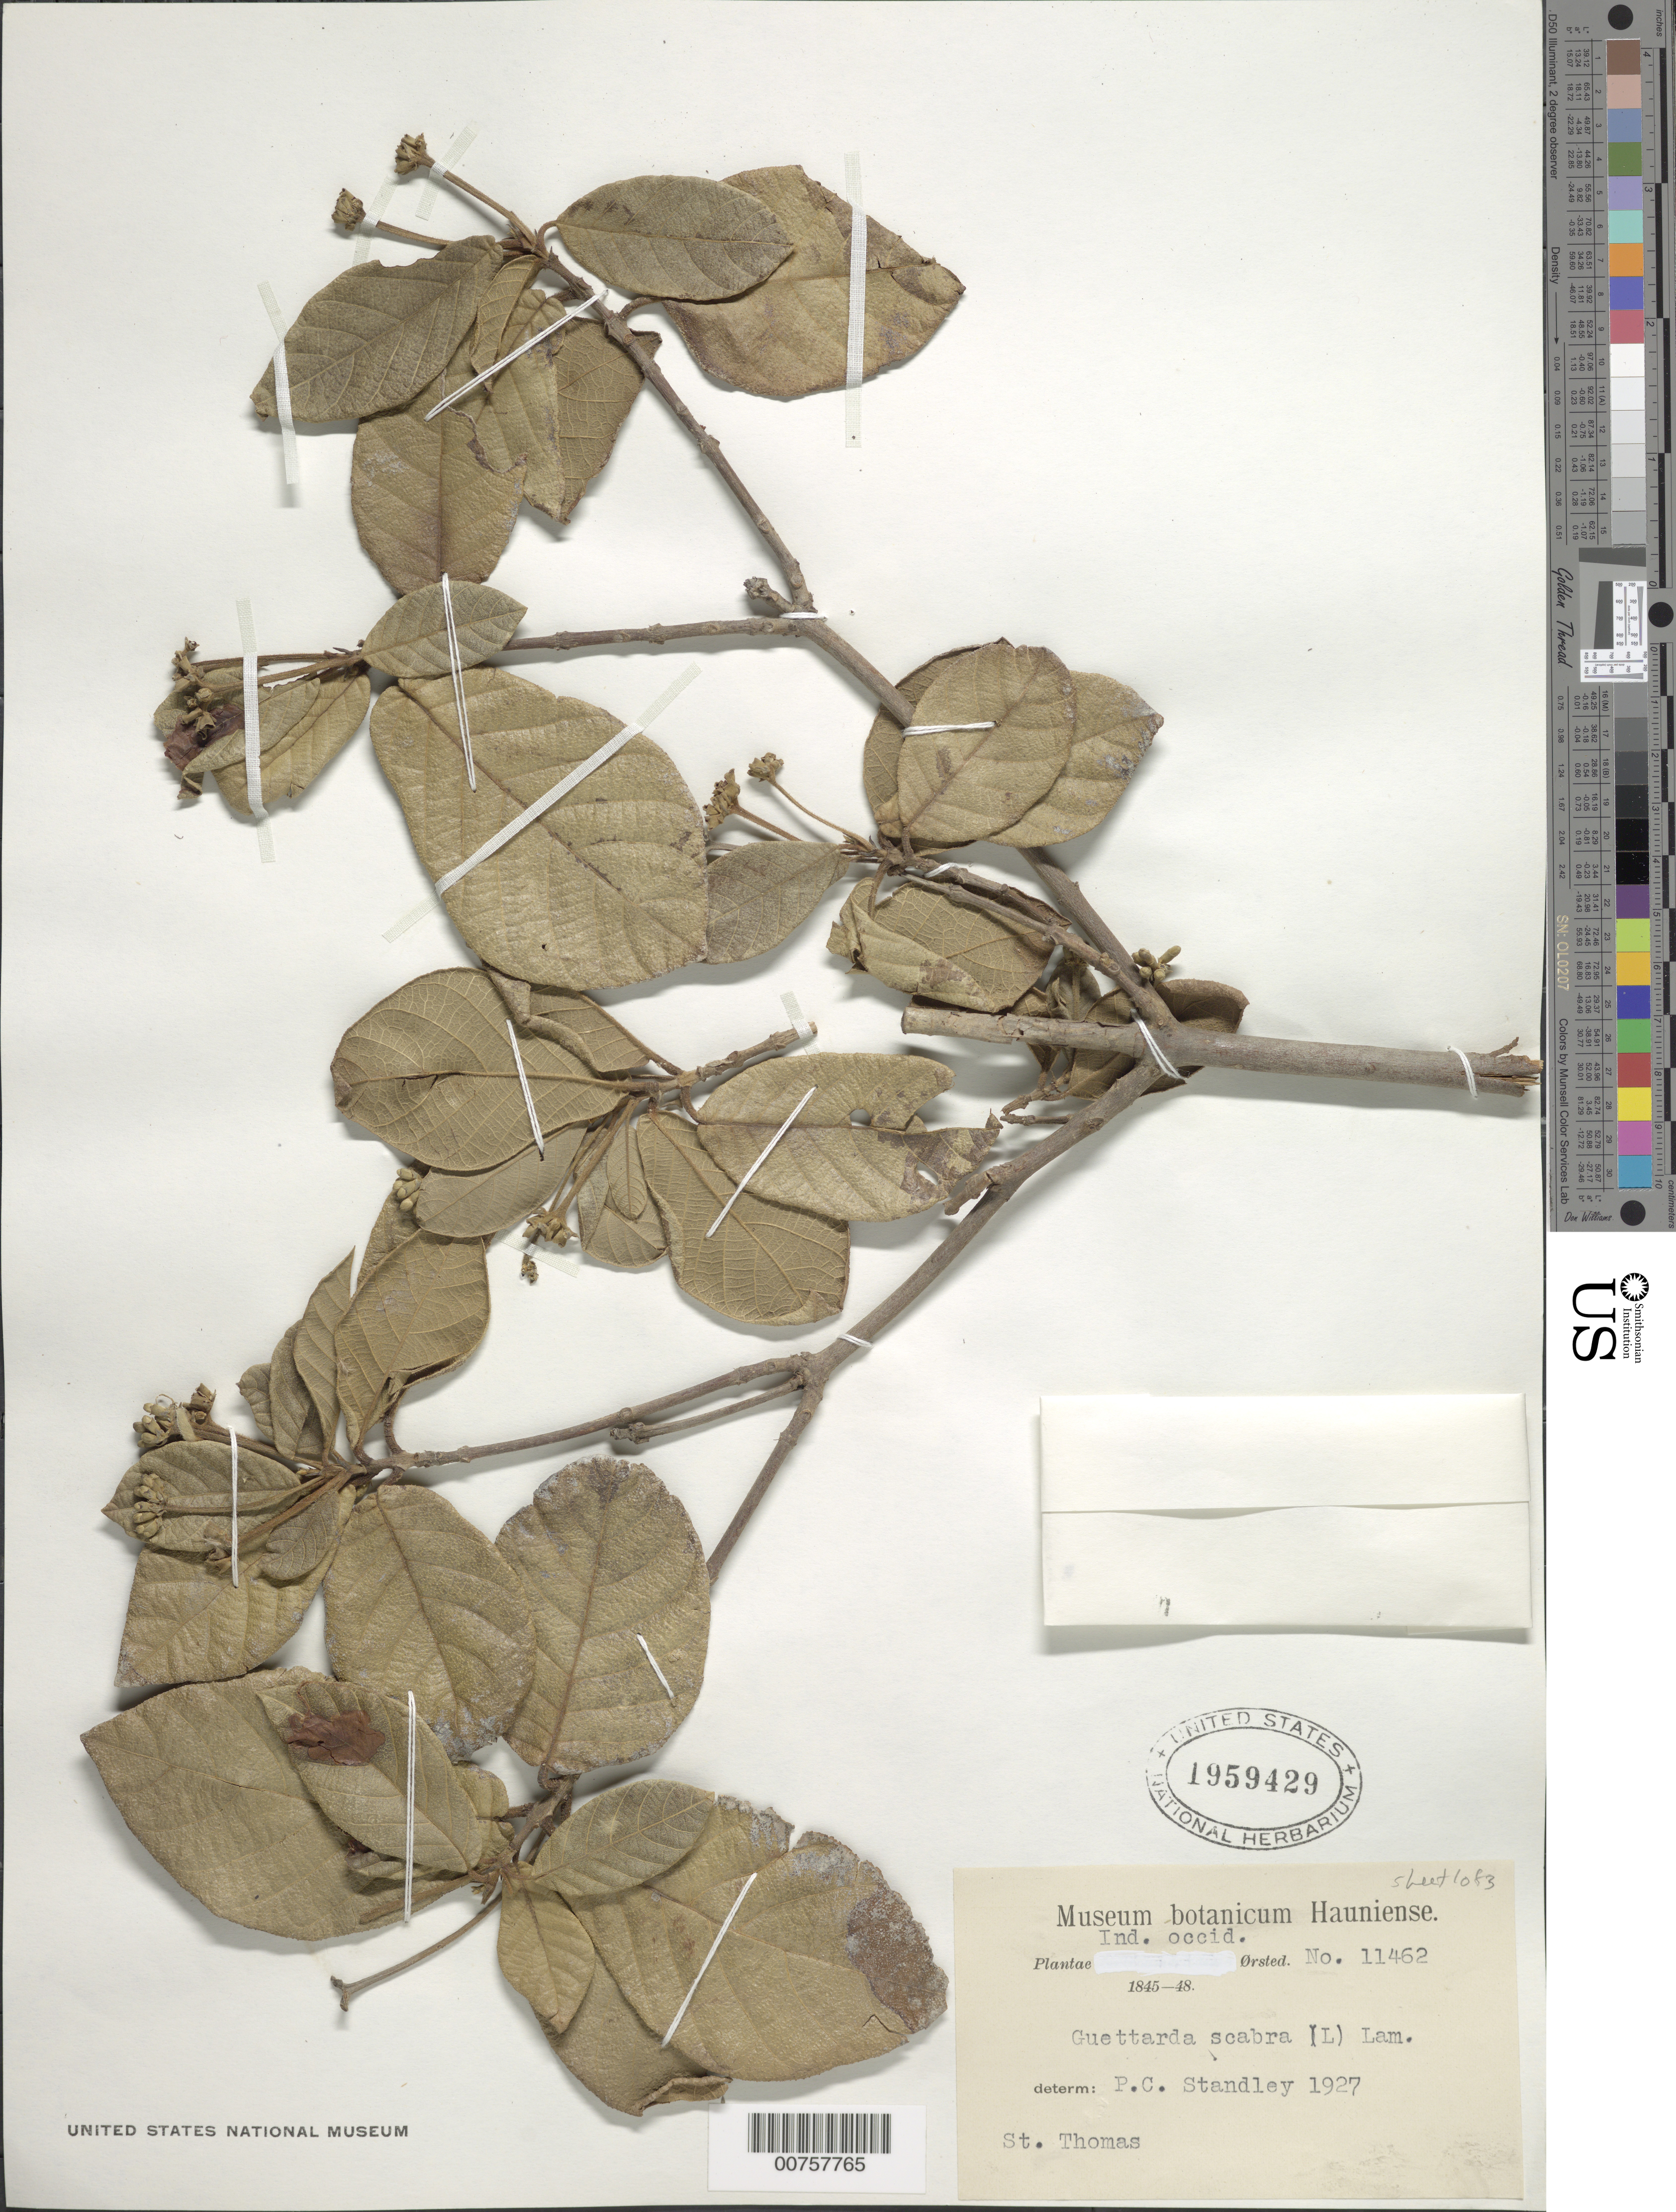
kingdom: Plantae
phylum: Tracheophyta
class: Magnoliopsida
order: Gentianales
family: Rubiaceae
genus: Guettarda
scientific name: Guettarda scabra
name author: (L.) Vent.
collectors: A. S. Oersted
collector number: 11462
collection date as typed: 1845 to -- --- 1848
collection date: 1845/1848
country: U.S. Virgin Islands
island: St. Thomas Island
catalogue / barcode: US 1959429